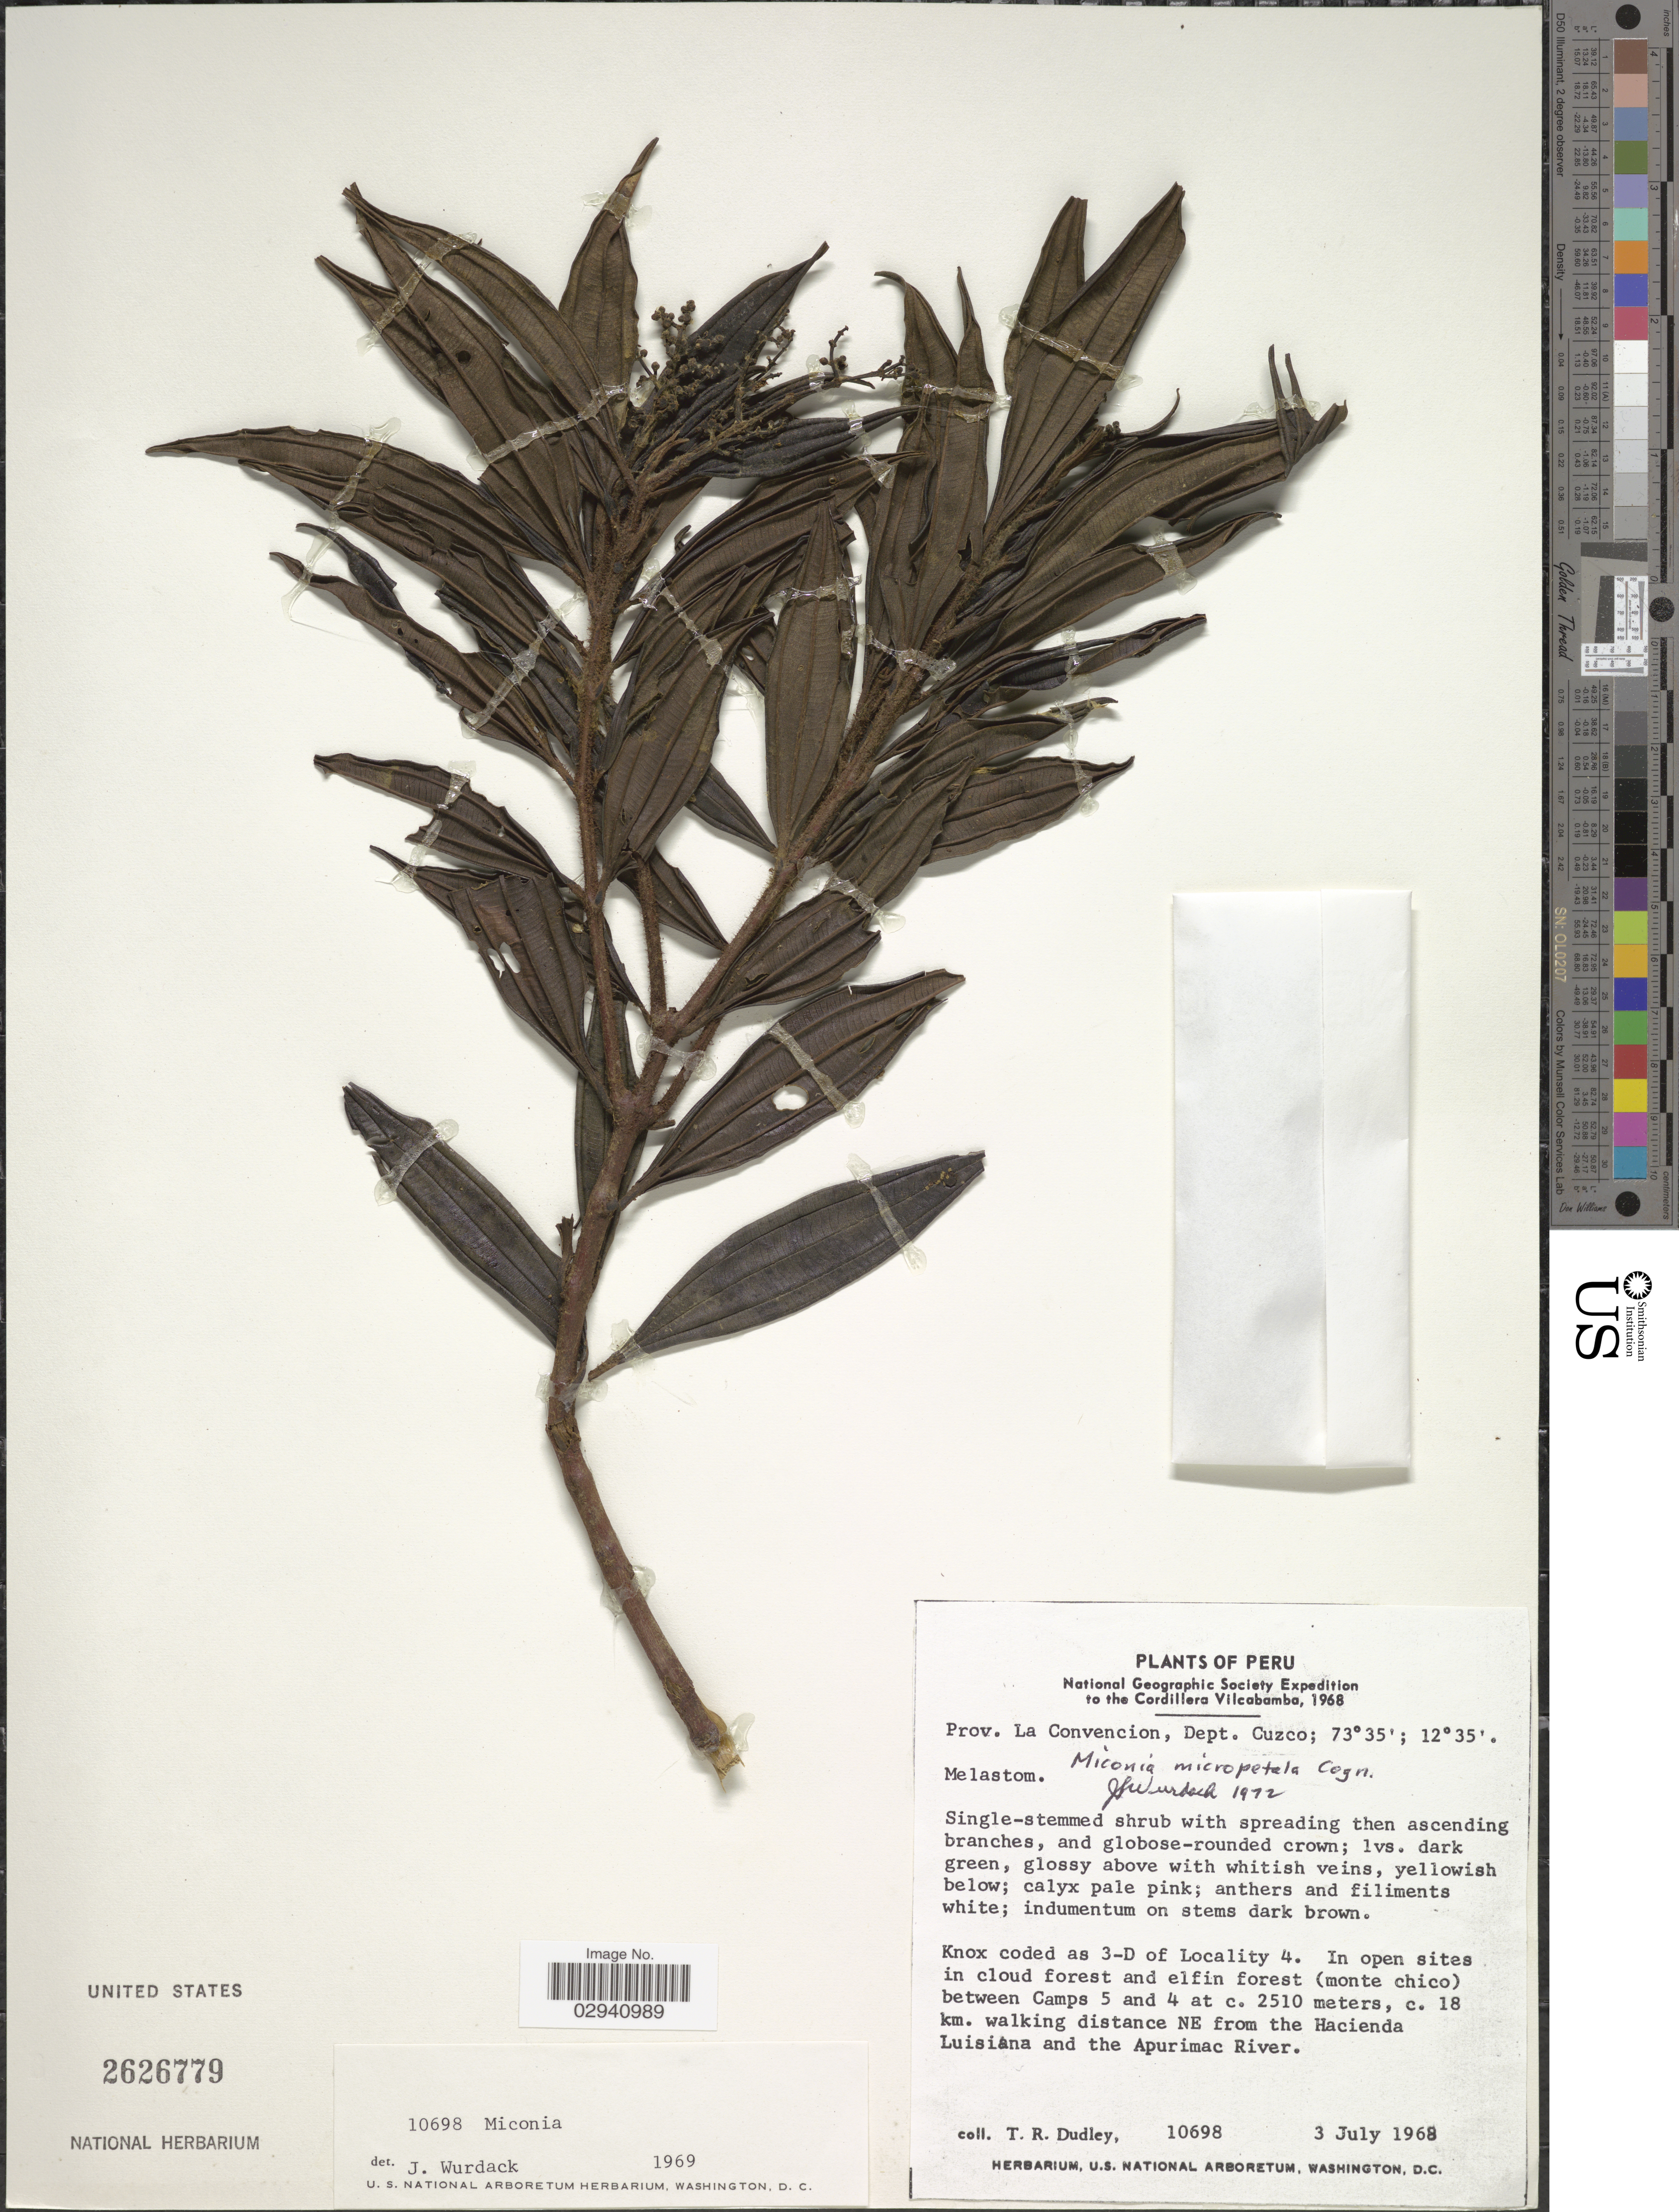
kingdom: Plantae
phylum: Tracheophyta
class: Magnoliopsida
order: Myrtales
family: Melastomataceae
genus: Miconia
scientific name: Miconia micropetala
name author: Cogn. in A. DC.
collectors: T. R. Dudley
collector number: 10698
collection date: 1968-07-03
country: Peru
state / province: Cusco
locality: Prov. La Convencion, Dept. Cuzco. In open sites in cloud forest and elfin forest (monte chico) between Camps 5 and 4 at c. 2510 meters, c. 18 km. walking distance NE from the Hacienda Luisiana and the Apurimac River.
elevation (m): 2510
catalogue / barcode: US 2626779